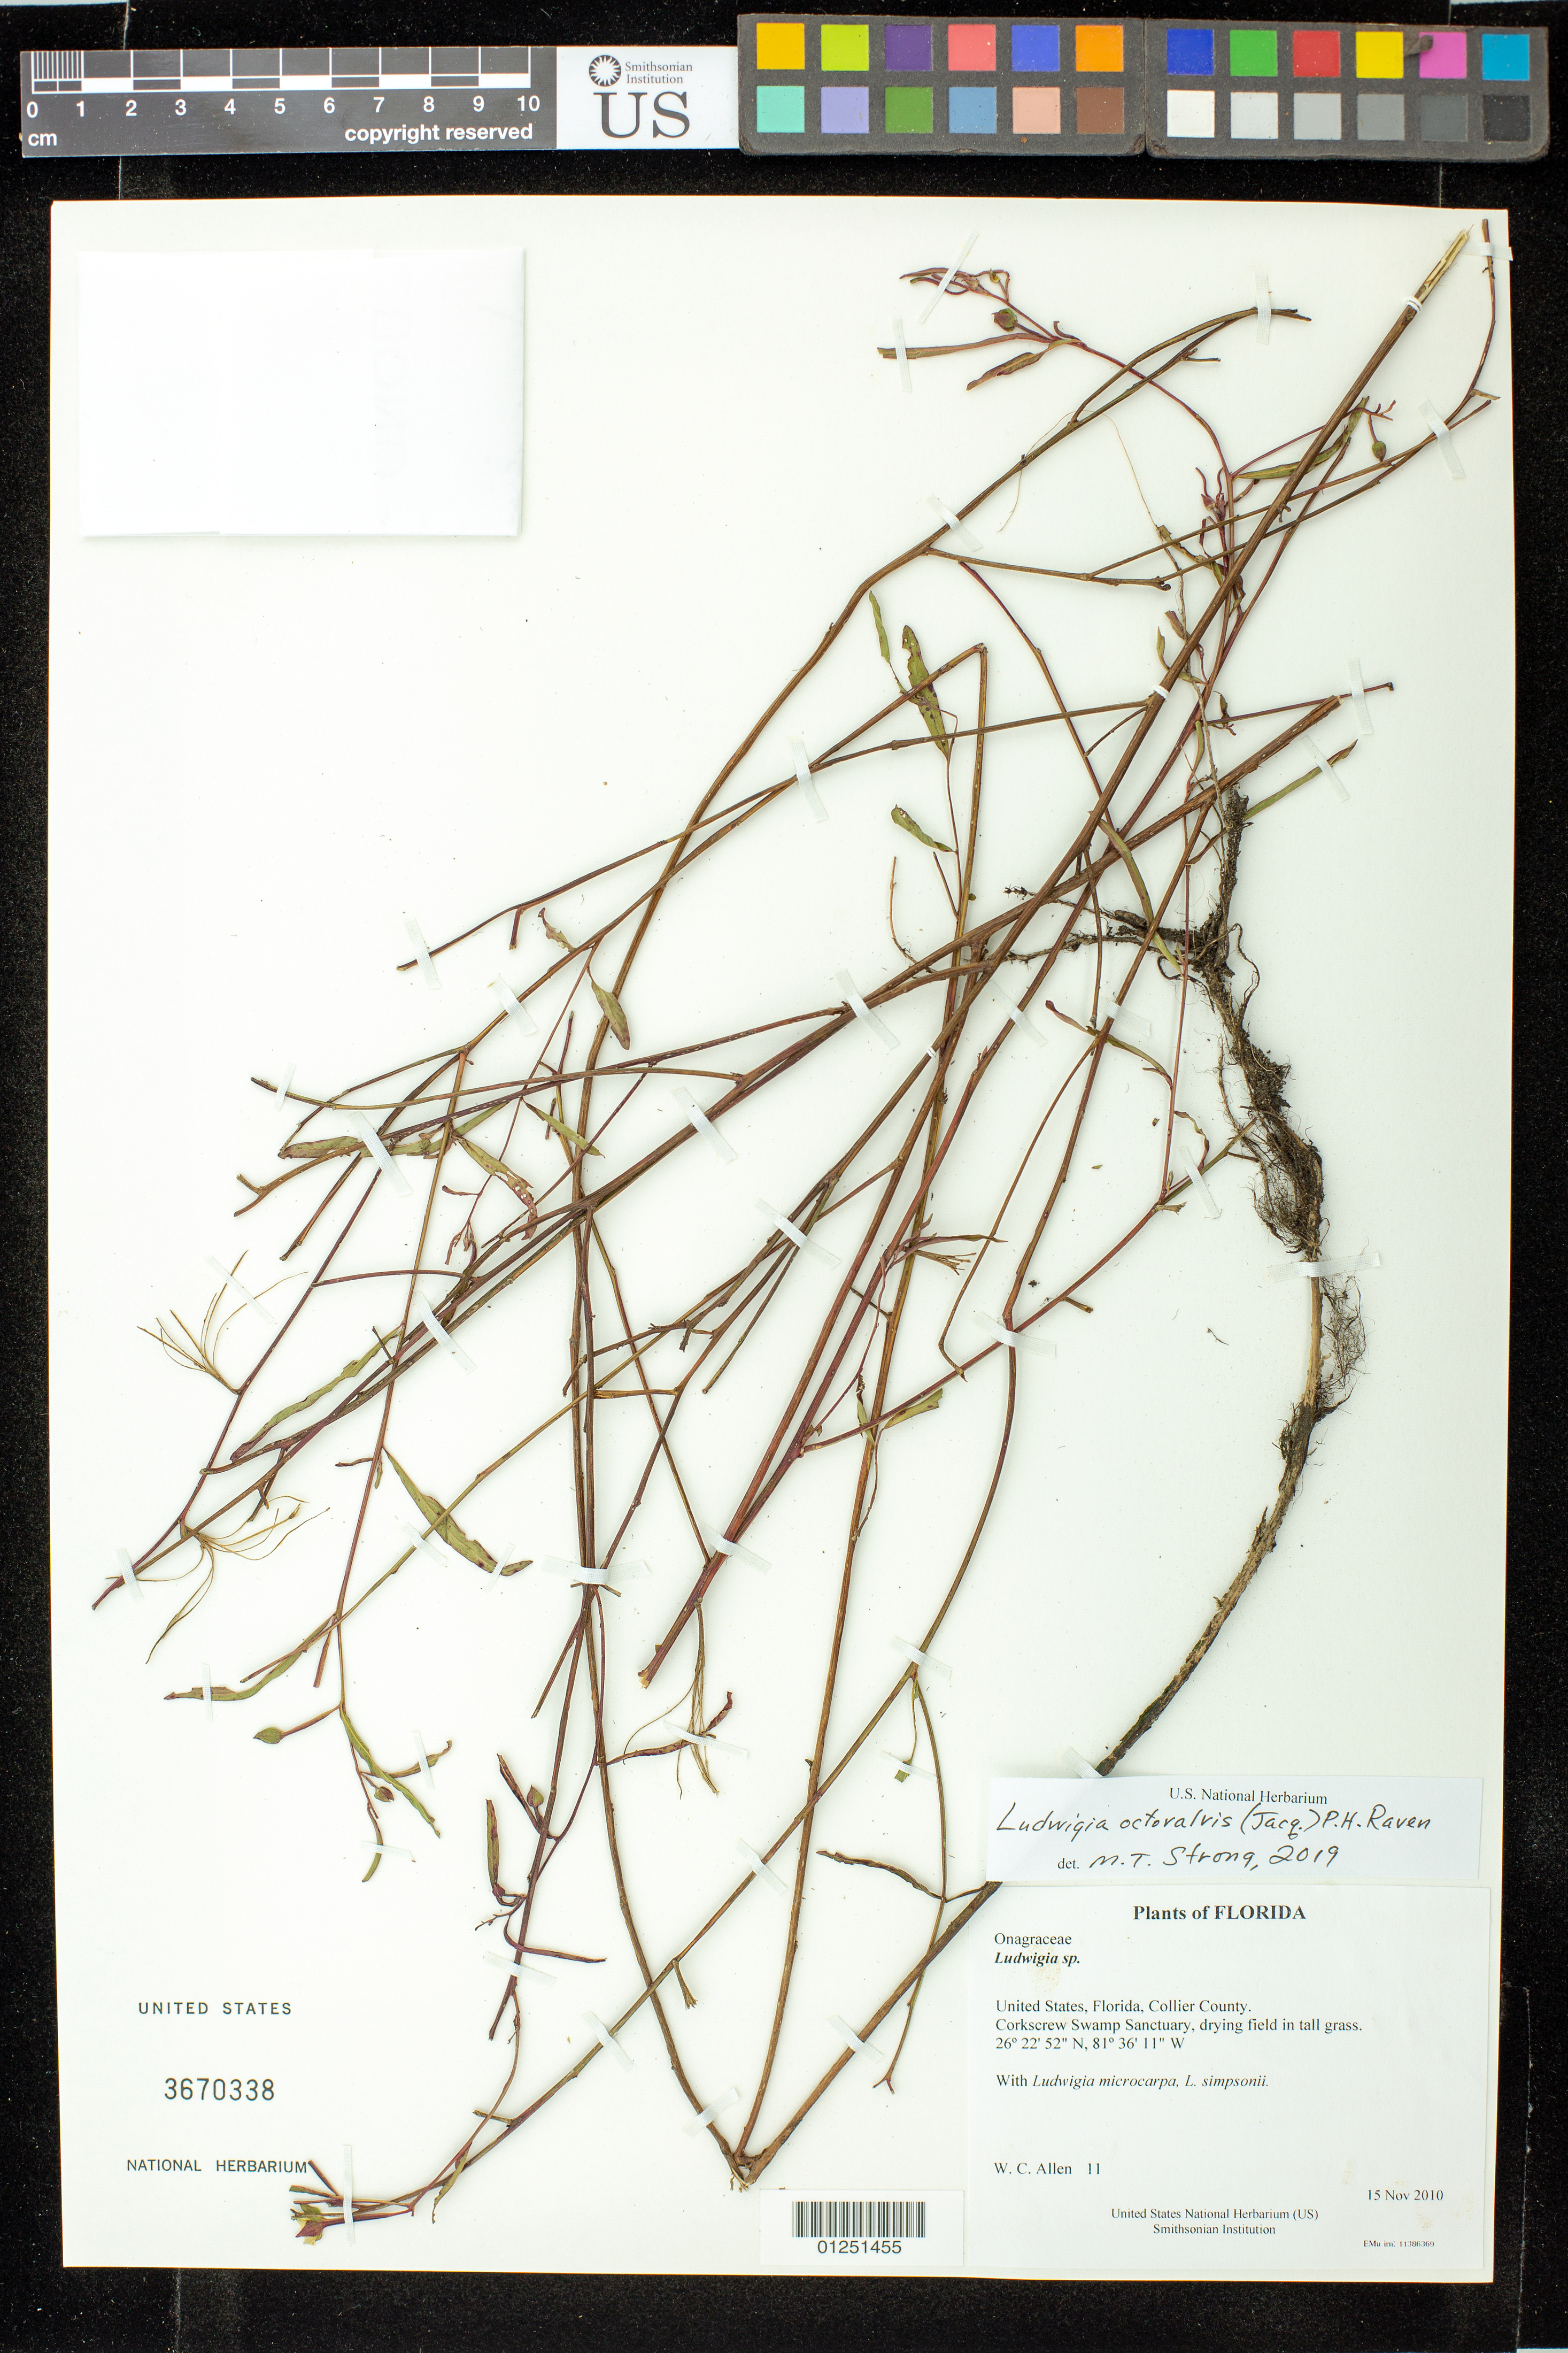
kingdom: Plantae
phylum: Tracheophyta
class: Magnoliopsida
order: Myrtales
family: Onagraceae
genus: Ludwigia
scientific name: Ludwigia octovalvis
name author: (Jacq.) P.H. Raven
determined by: Strong, Mark T., (BOT), Smithsonian Institution - National Museum of Natural History (UNITED STATES)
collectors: W. C. Allen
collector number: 11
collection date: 2010-11-15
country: United States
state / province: Florida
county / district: Collier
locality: Corkscrew Swamp Sanctuary, drying field in tall grass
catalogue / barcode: US 3670338